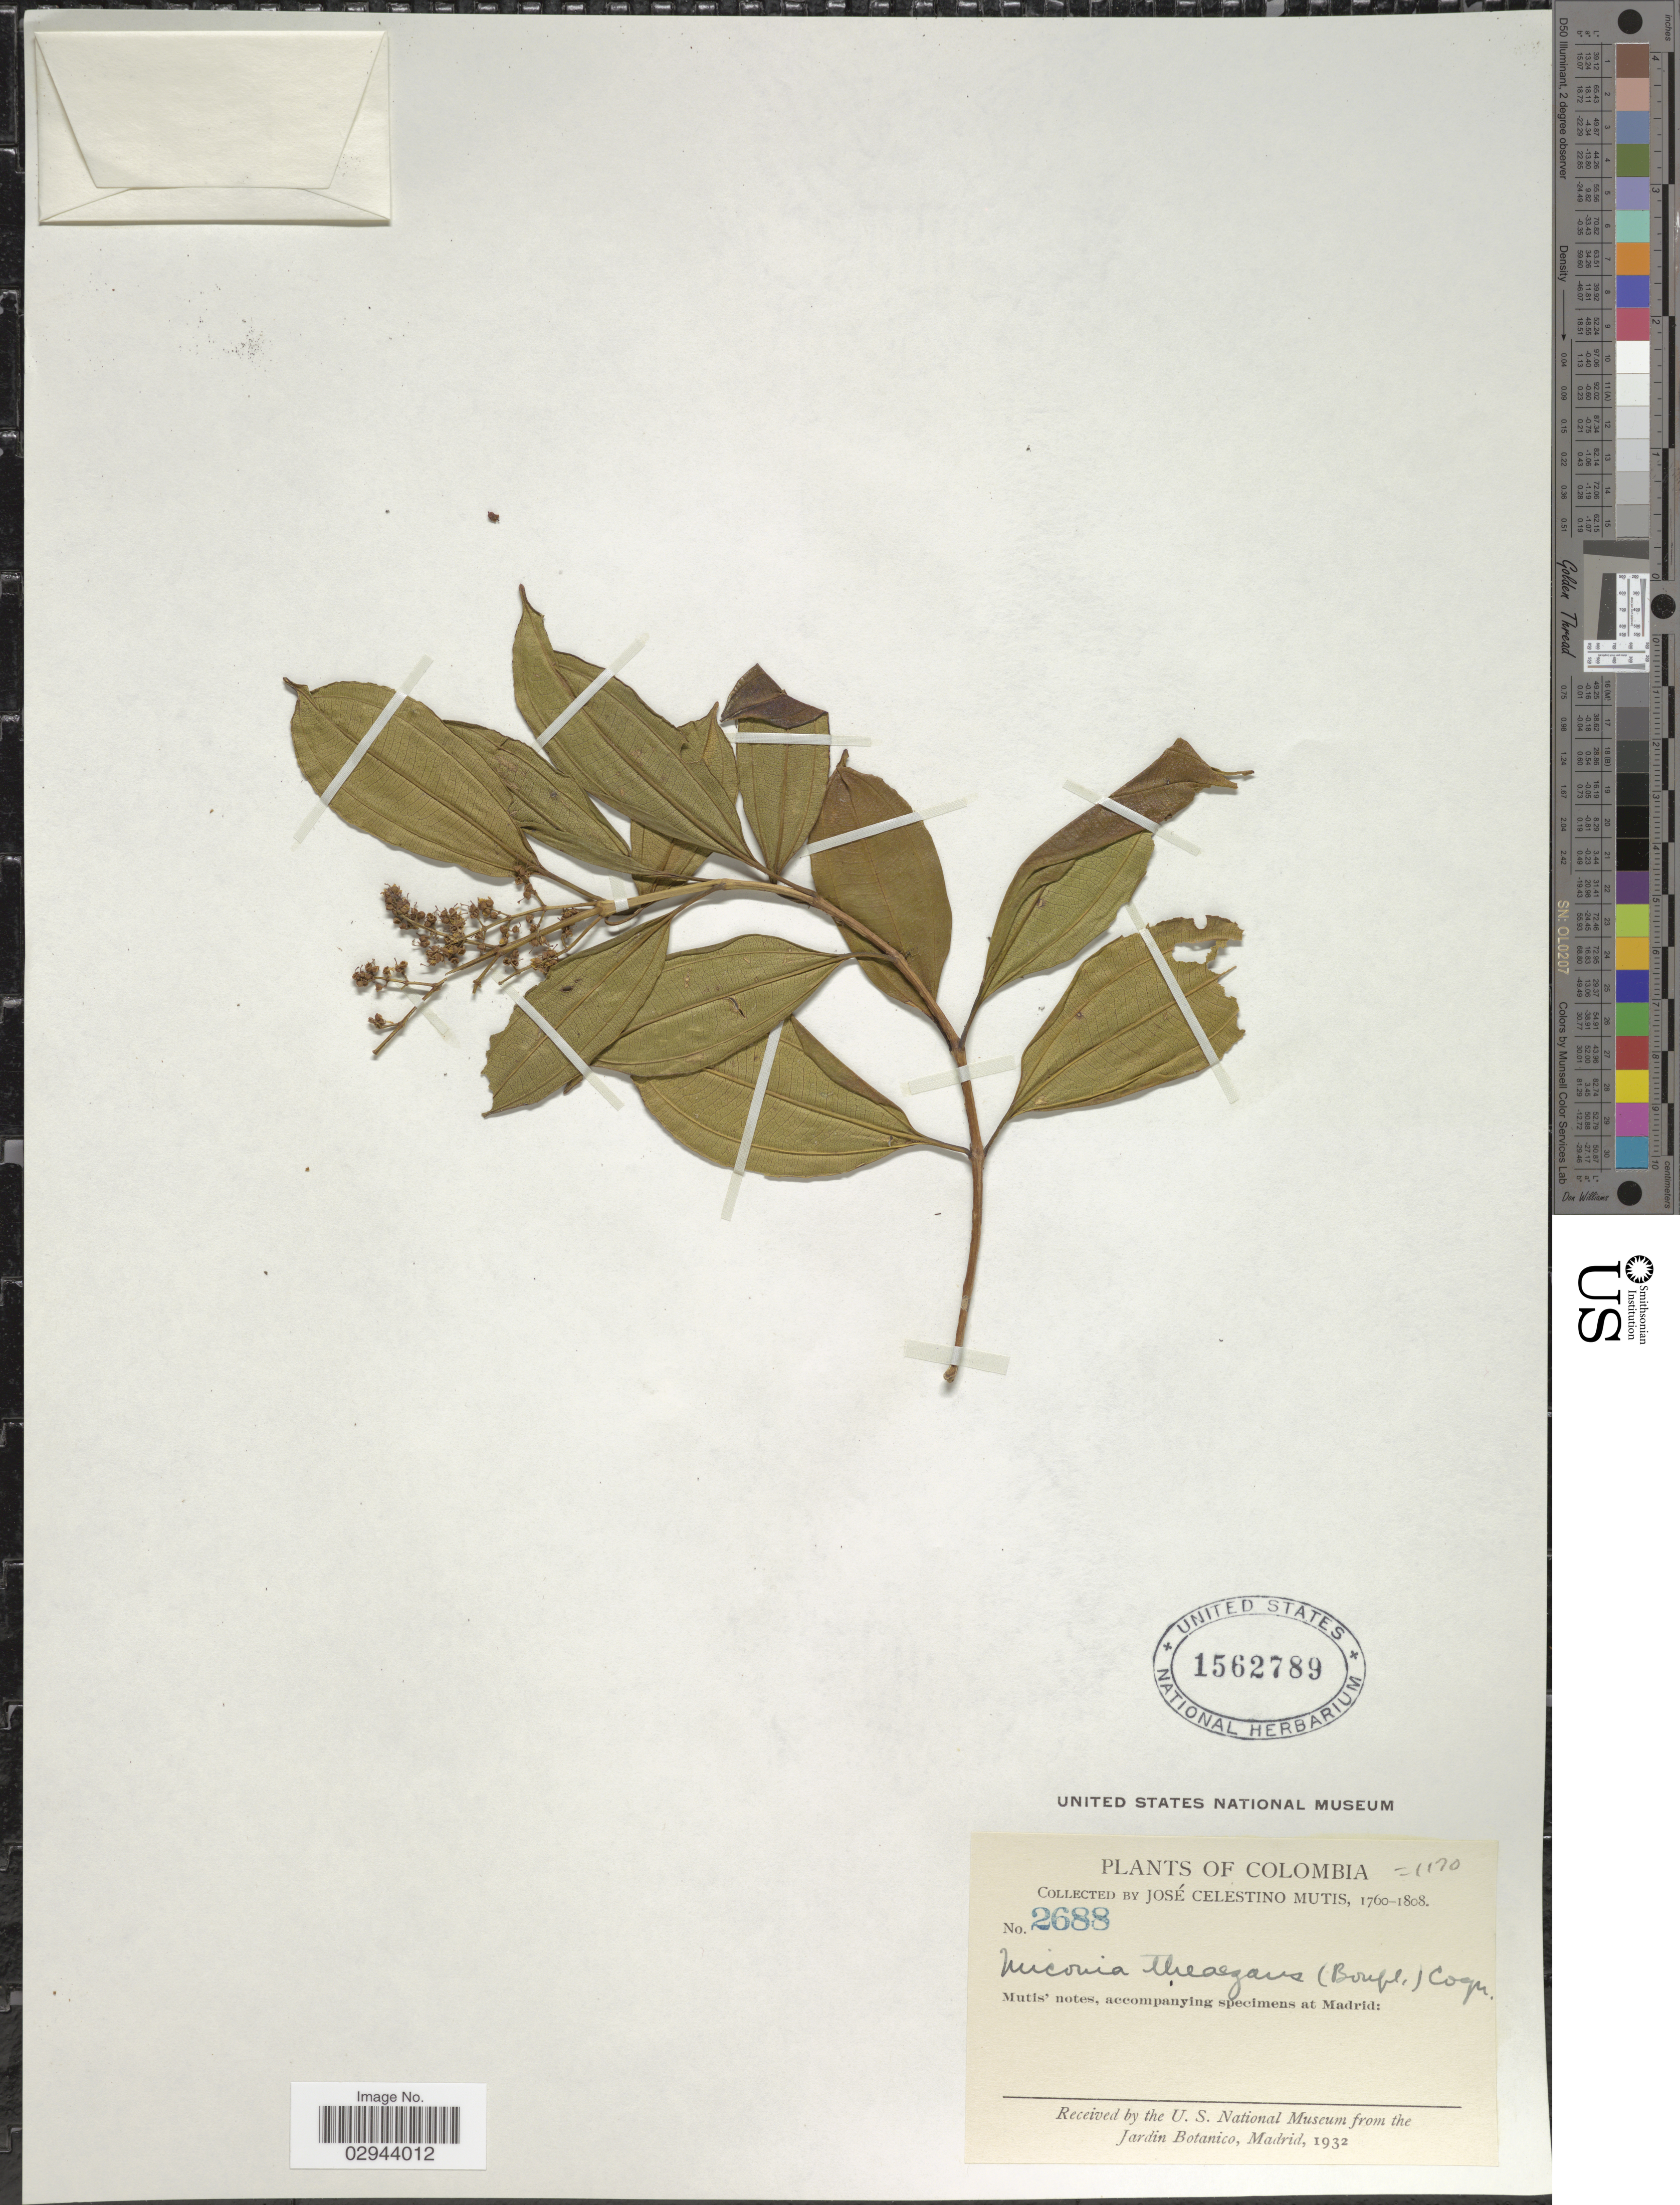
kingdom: Plantae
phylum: Tracheophyta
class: Magnoliopsida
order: Myrtales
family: Melastomataceae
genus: Miconia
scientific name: Miconia theizans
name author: (Bonpl.) Cogn.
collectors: J. C. B. Mutis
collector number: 2688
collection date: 1760/1808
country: Colombia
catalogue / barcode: US 1562789